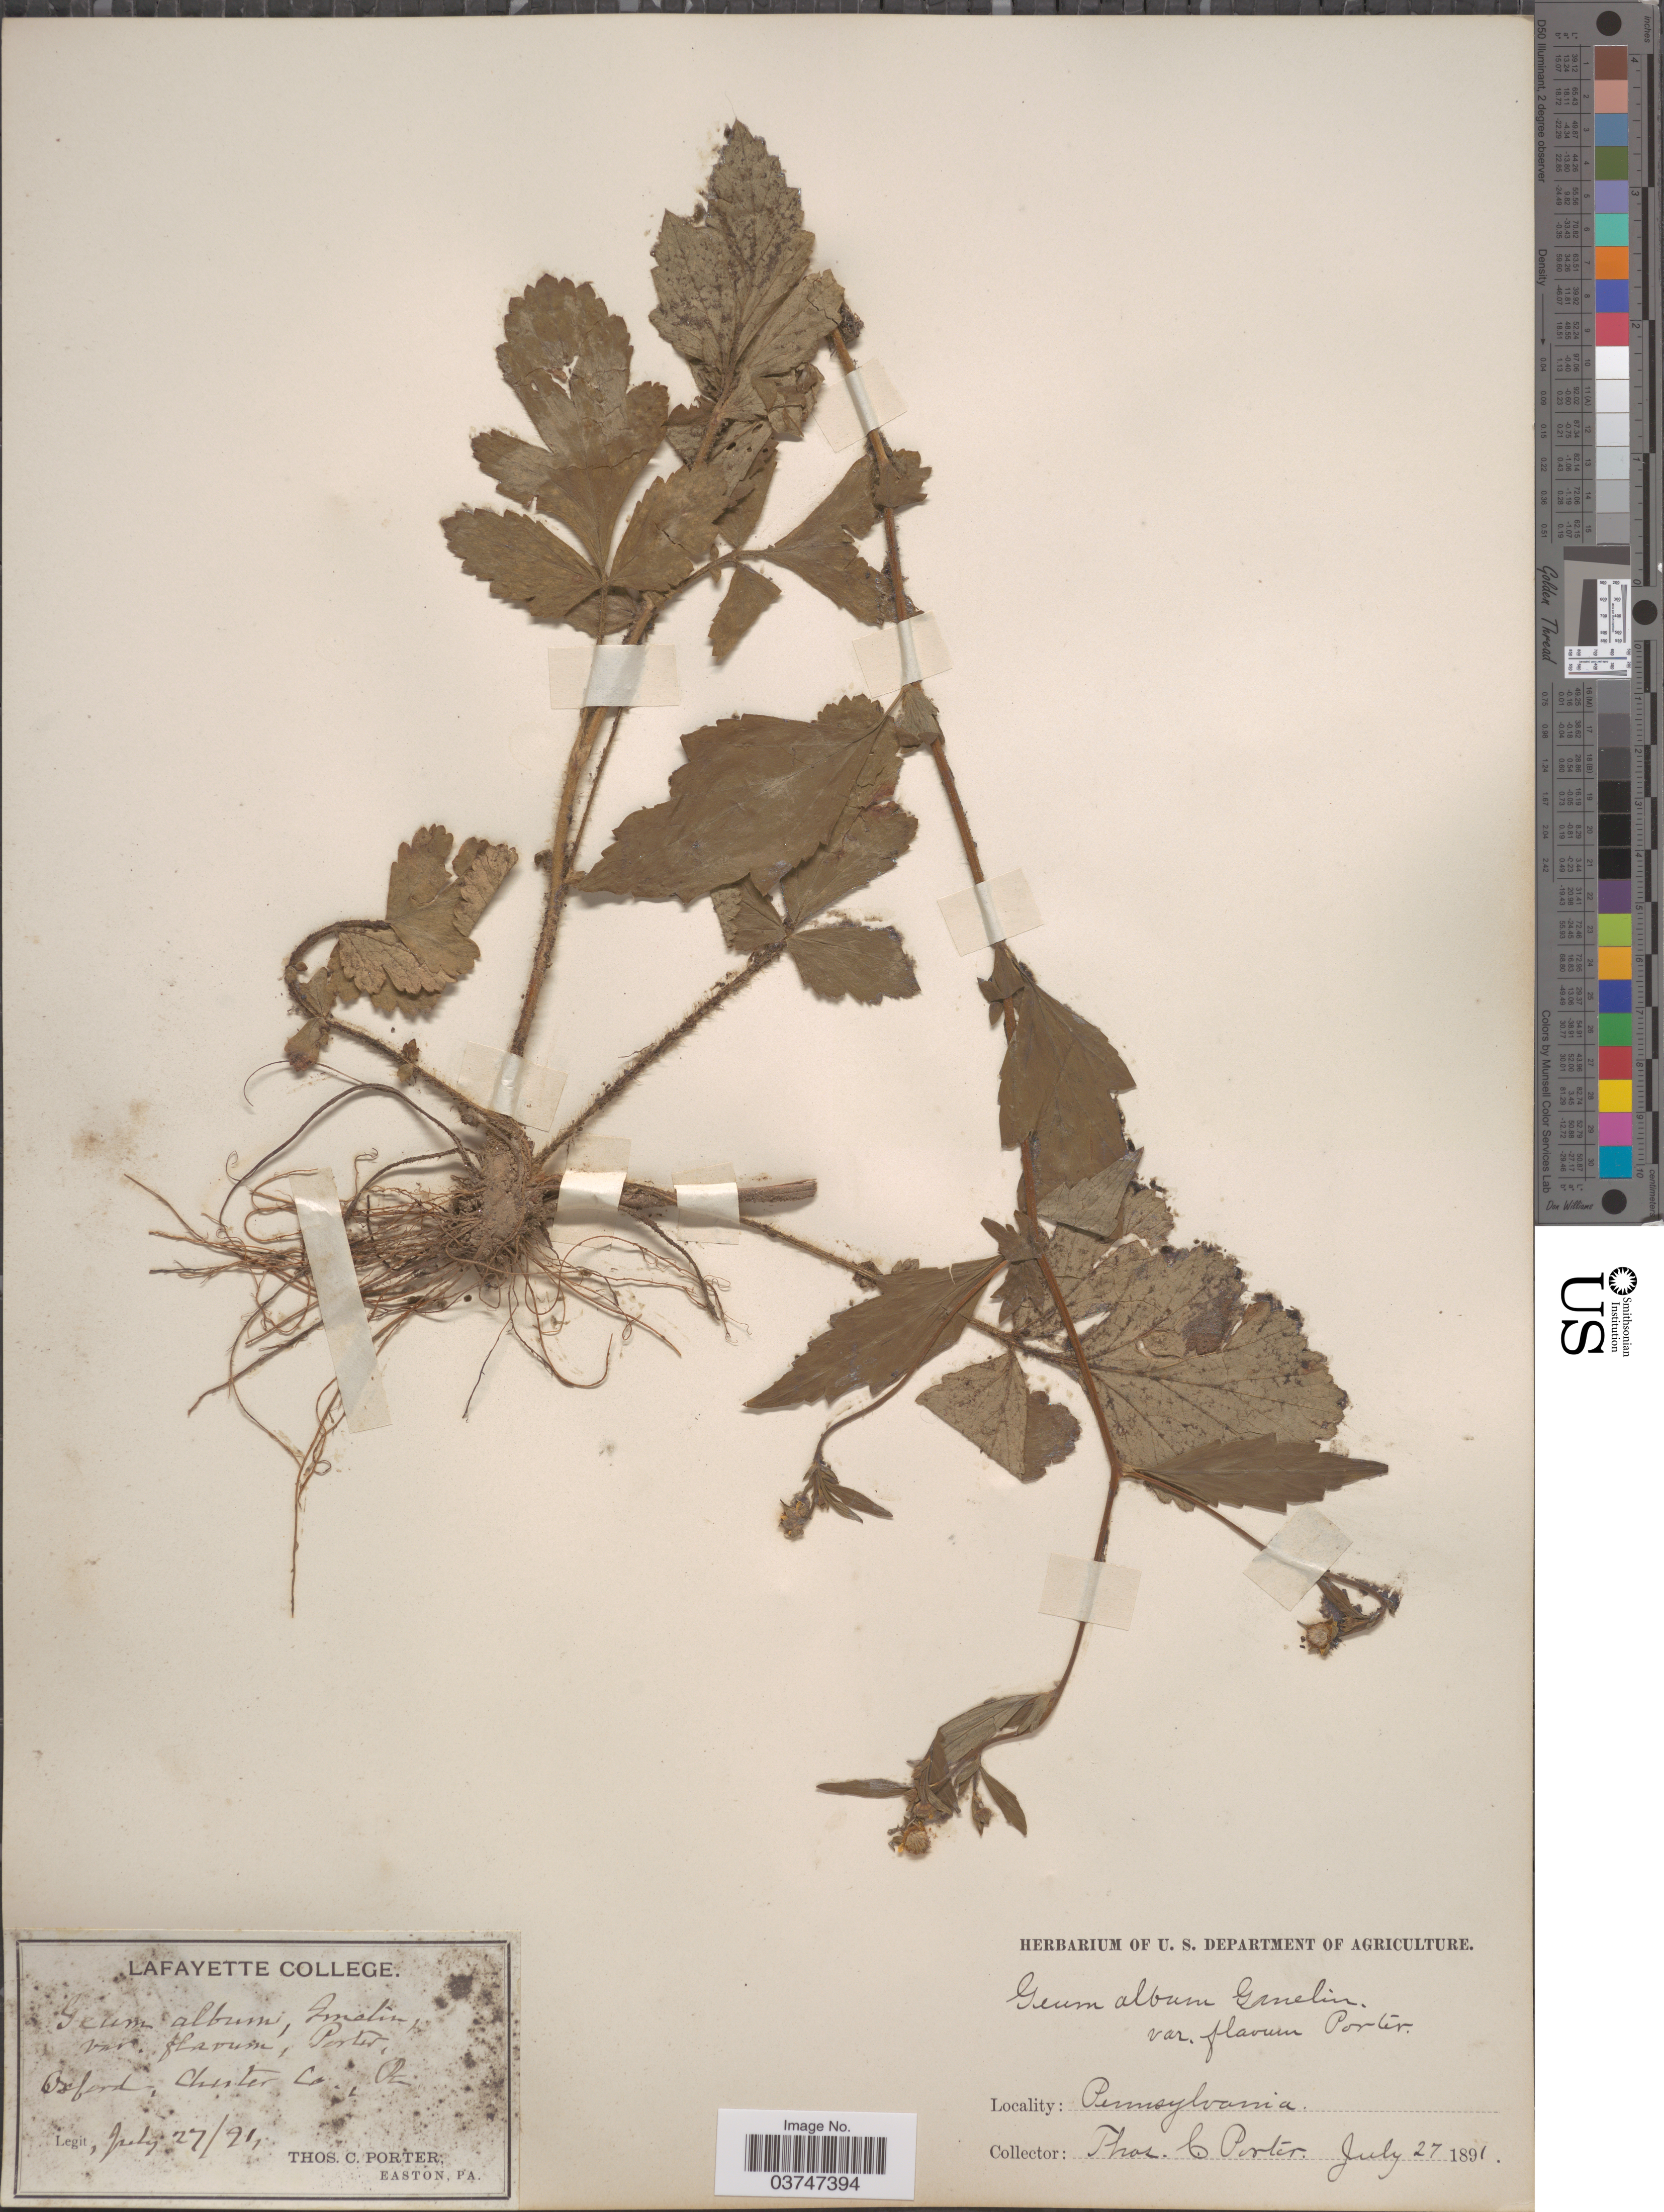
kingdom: Plantae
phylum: Tracheophyta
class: Magnoliopsida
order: Rosales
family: Rosaceae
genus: Geum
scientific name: Geum hirsutum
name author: Muhl. ex Link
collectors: T. Porter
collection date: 1891-07-27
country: United States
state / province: Pennsylvania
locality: Oxford, Chester Co.